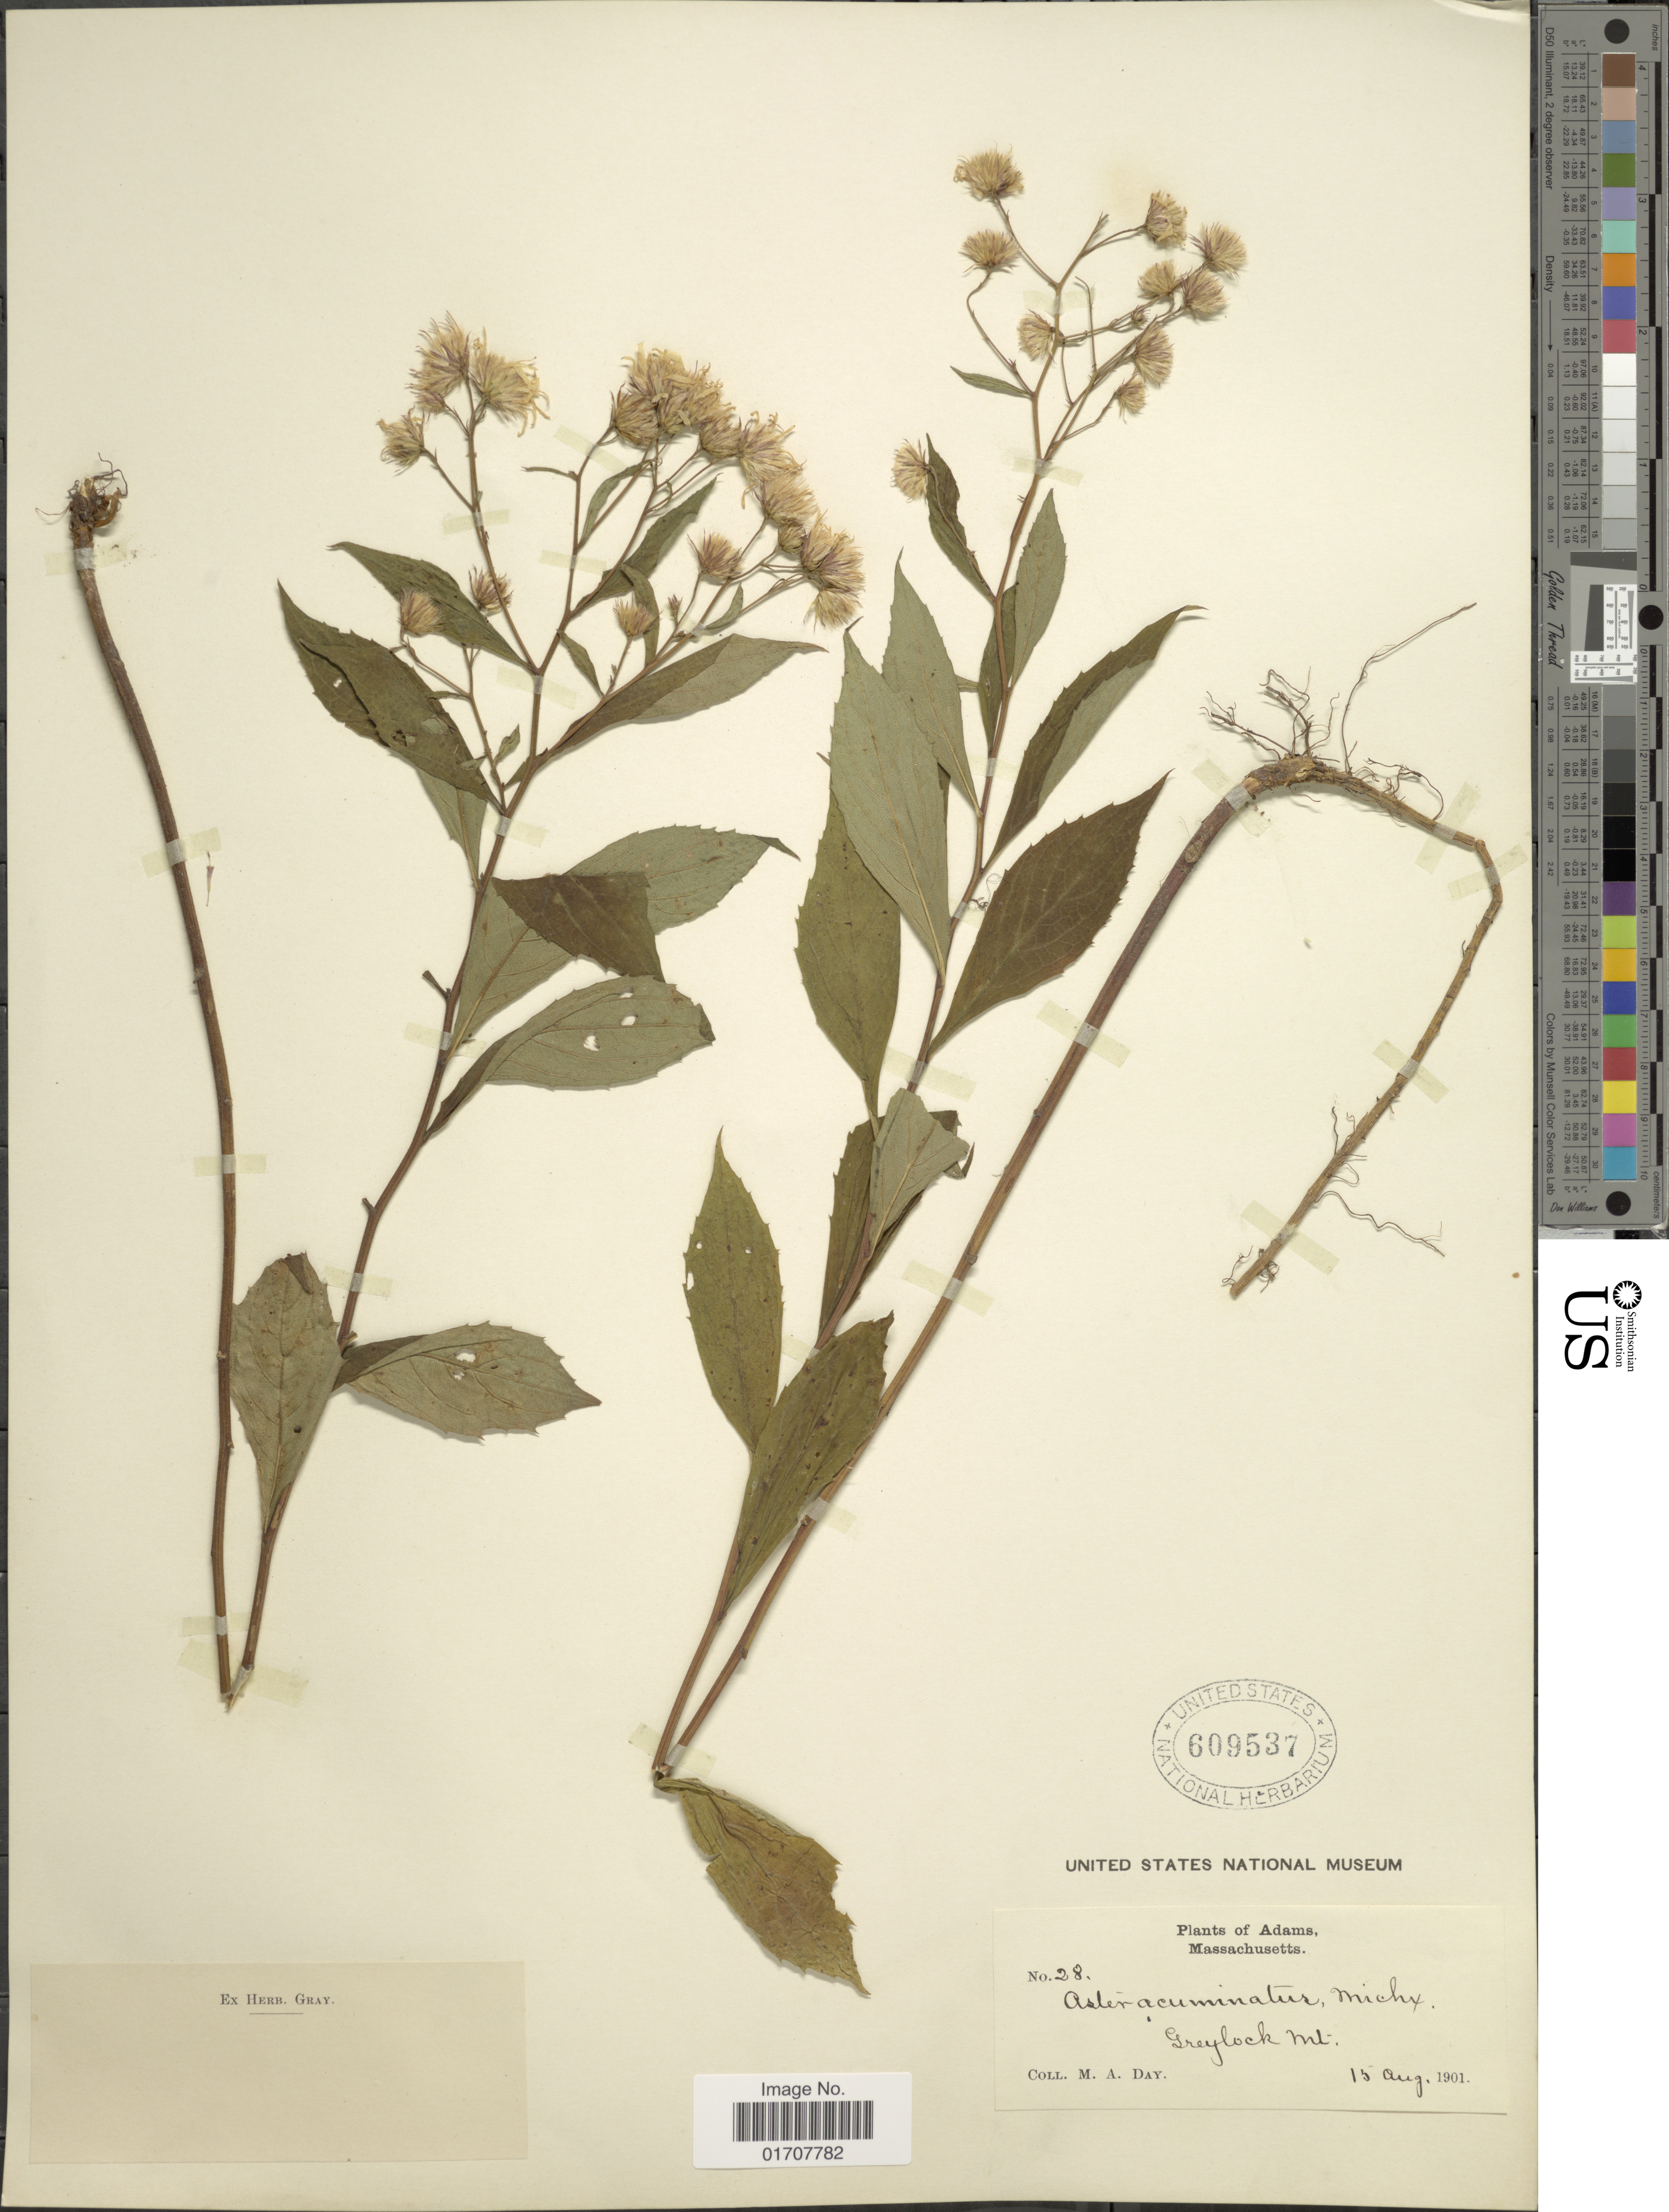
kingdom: Plantae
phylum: Tracheophyta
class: Magnoliopsida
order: Asterales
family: Asteraceae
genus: Oclemena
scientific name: Oclemena acuminata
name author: (Michx.) Greene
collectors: M. Day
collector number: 28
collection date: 1901-08-15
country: United States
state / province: Massachusetts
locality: Adams, Greylock Mt.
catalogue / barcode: US 609537